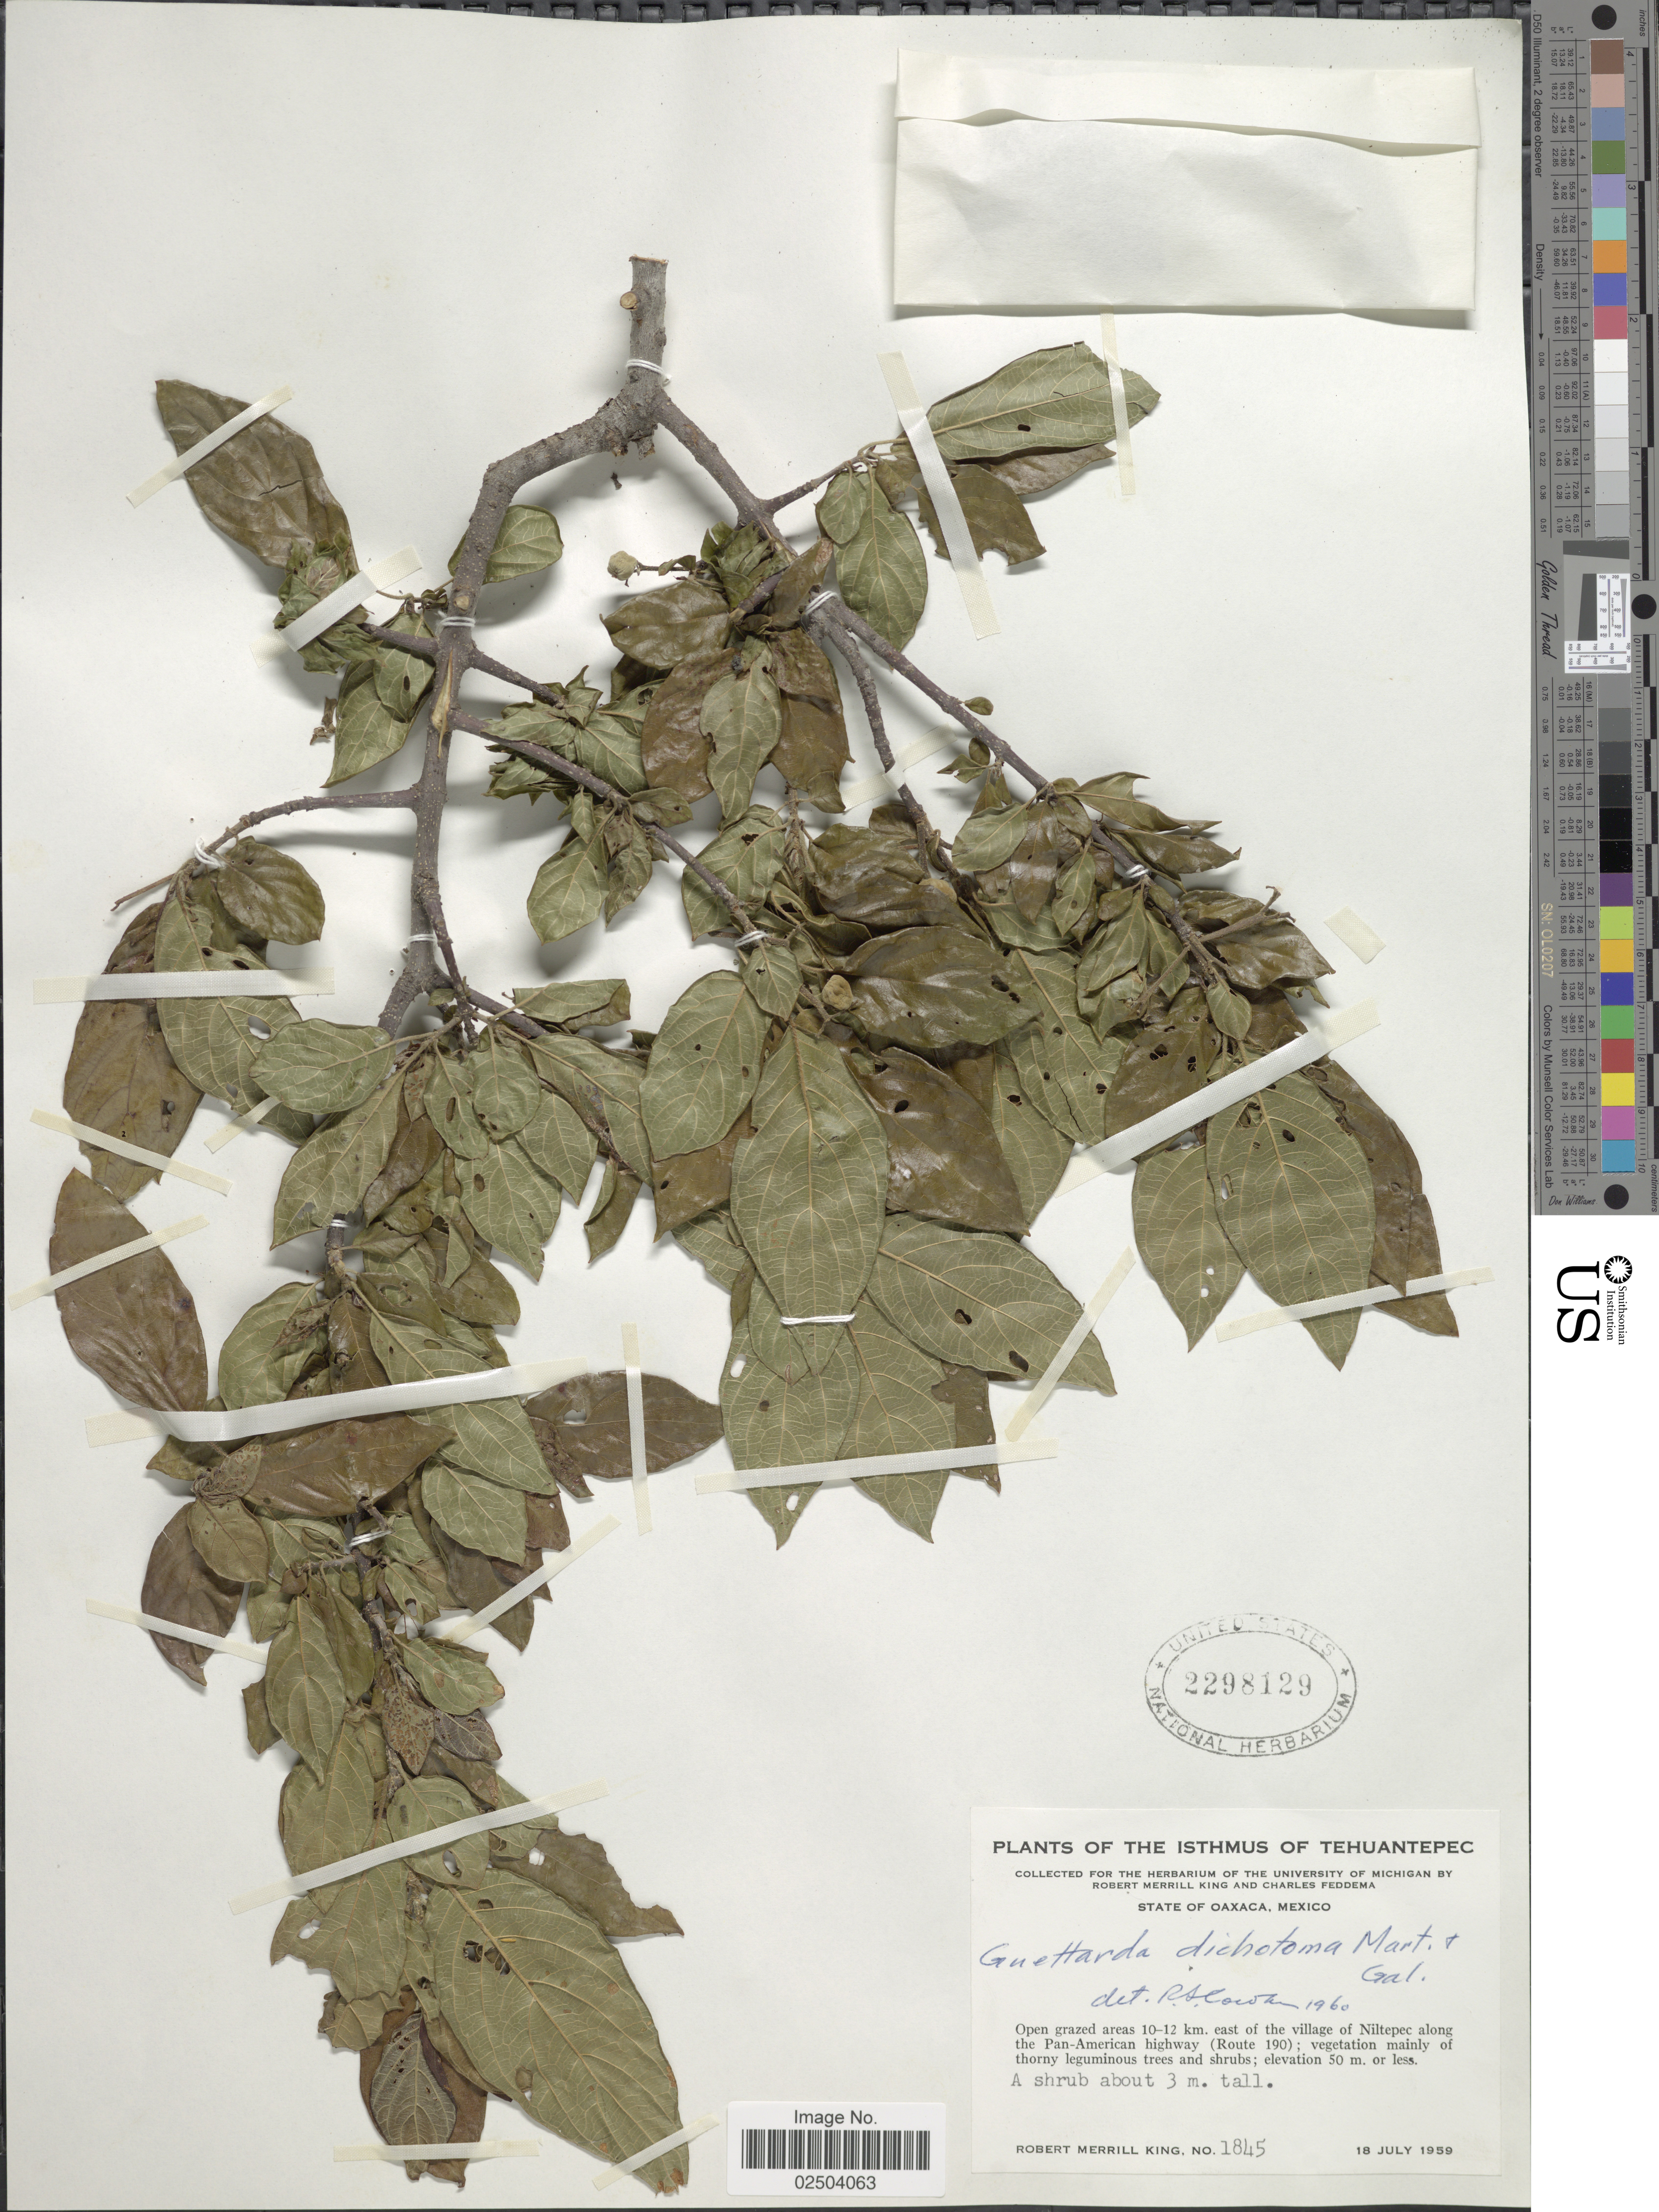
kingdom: Plantae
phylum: Tracheophyta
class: Magnoliopsida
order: Gentianales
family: Rubiaceae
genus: Guettarda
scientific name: Guettarda dichotoma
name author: M. Martens & Galeotti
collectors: R. M. King & C. Feddema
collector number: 1845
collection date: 1959-07-18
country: Mexico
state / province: Oaxaca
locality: The Isthmus of Tehuantepec. Open grazed areas 10-12 km. east of the village of Niltepec along the Pan-American highway (Route 190).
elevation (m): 50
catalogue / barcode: US 2298129